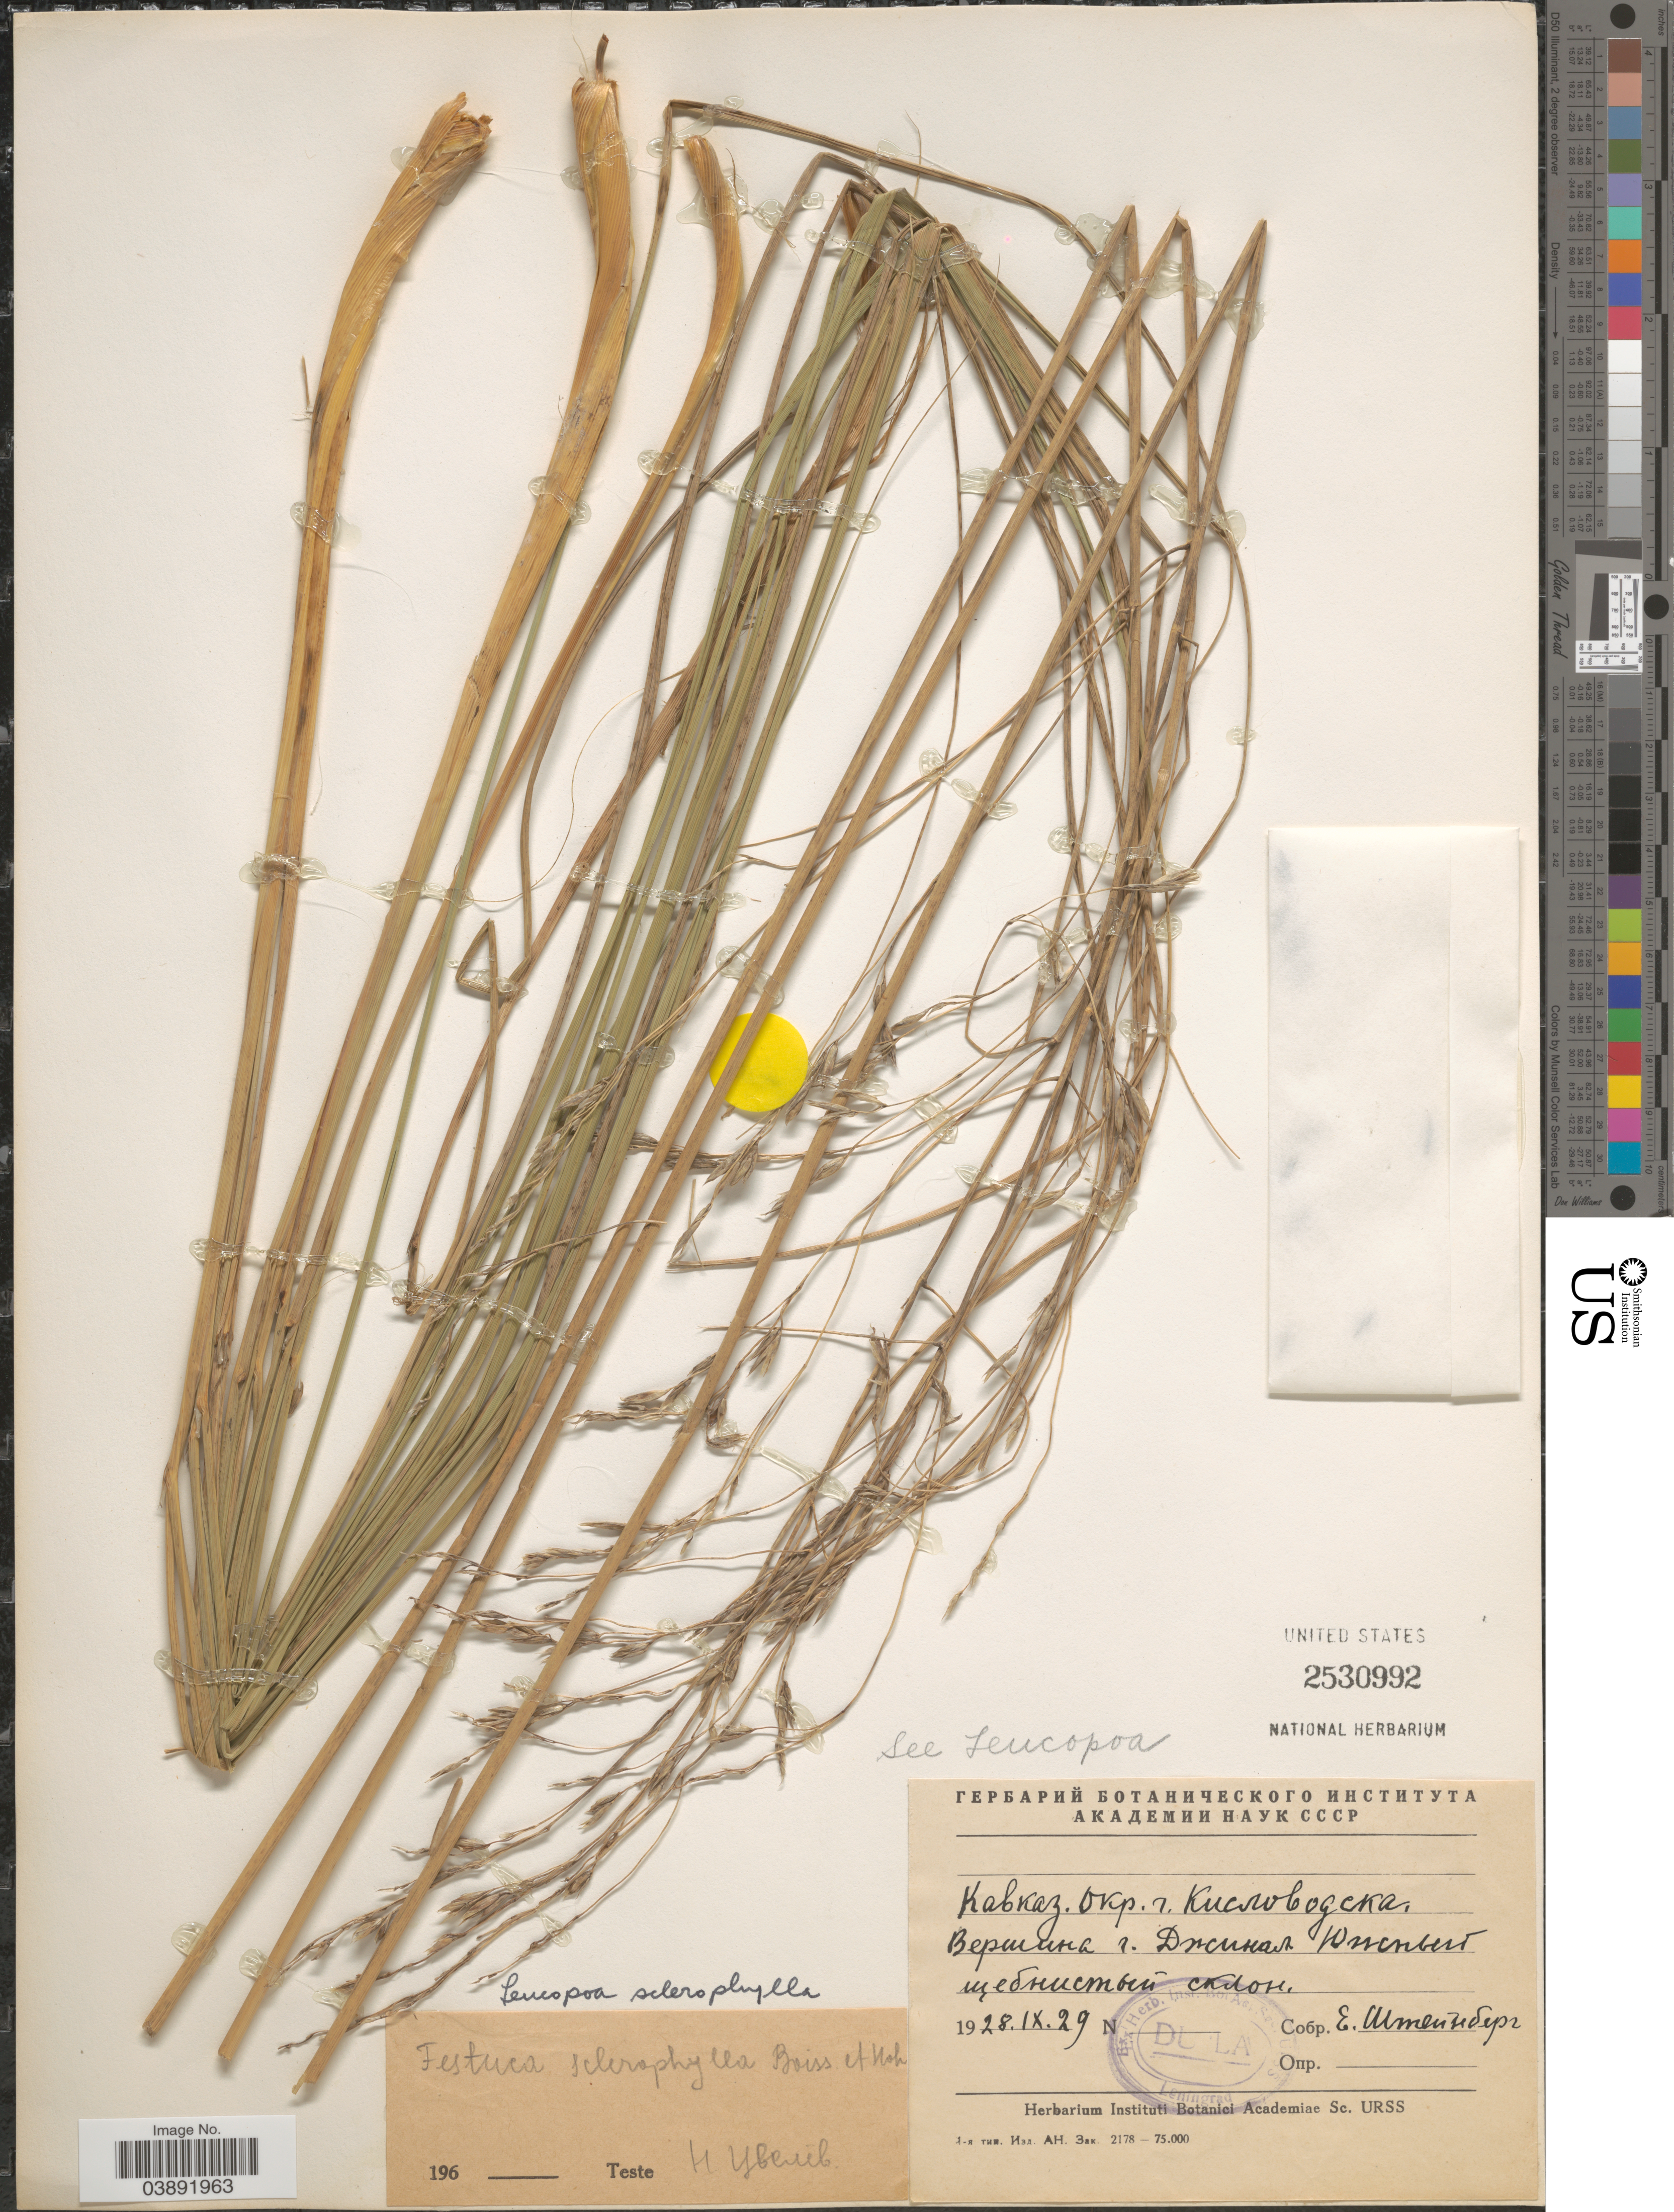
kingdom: Plantae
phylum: Tracheophyta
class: Liliopsida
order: Poales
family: Poaceae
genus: Xanthochloa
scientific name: Leucopoa sclerophylla ined.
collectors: E. Shteinberg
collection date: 1928-09-29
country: Russian Federation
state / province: Stavropol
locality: Kislovodsk, top of Dzhinal Mt.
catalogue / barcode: US 2530992